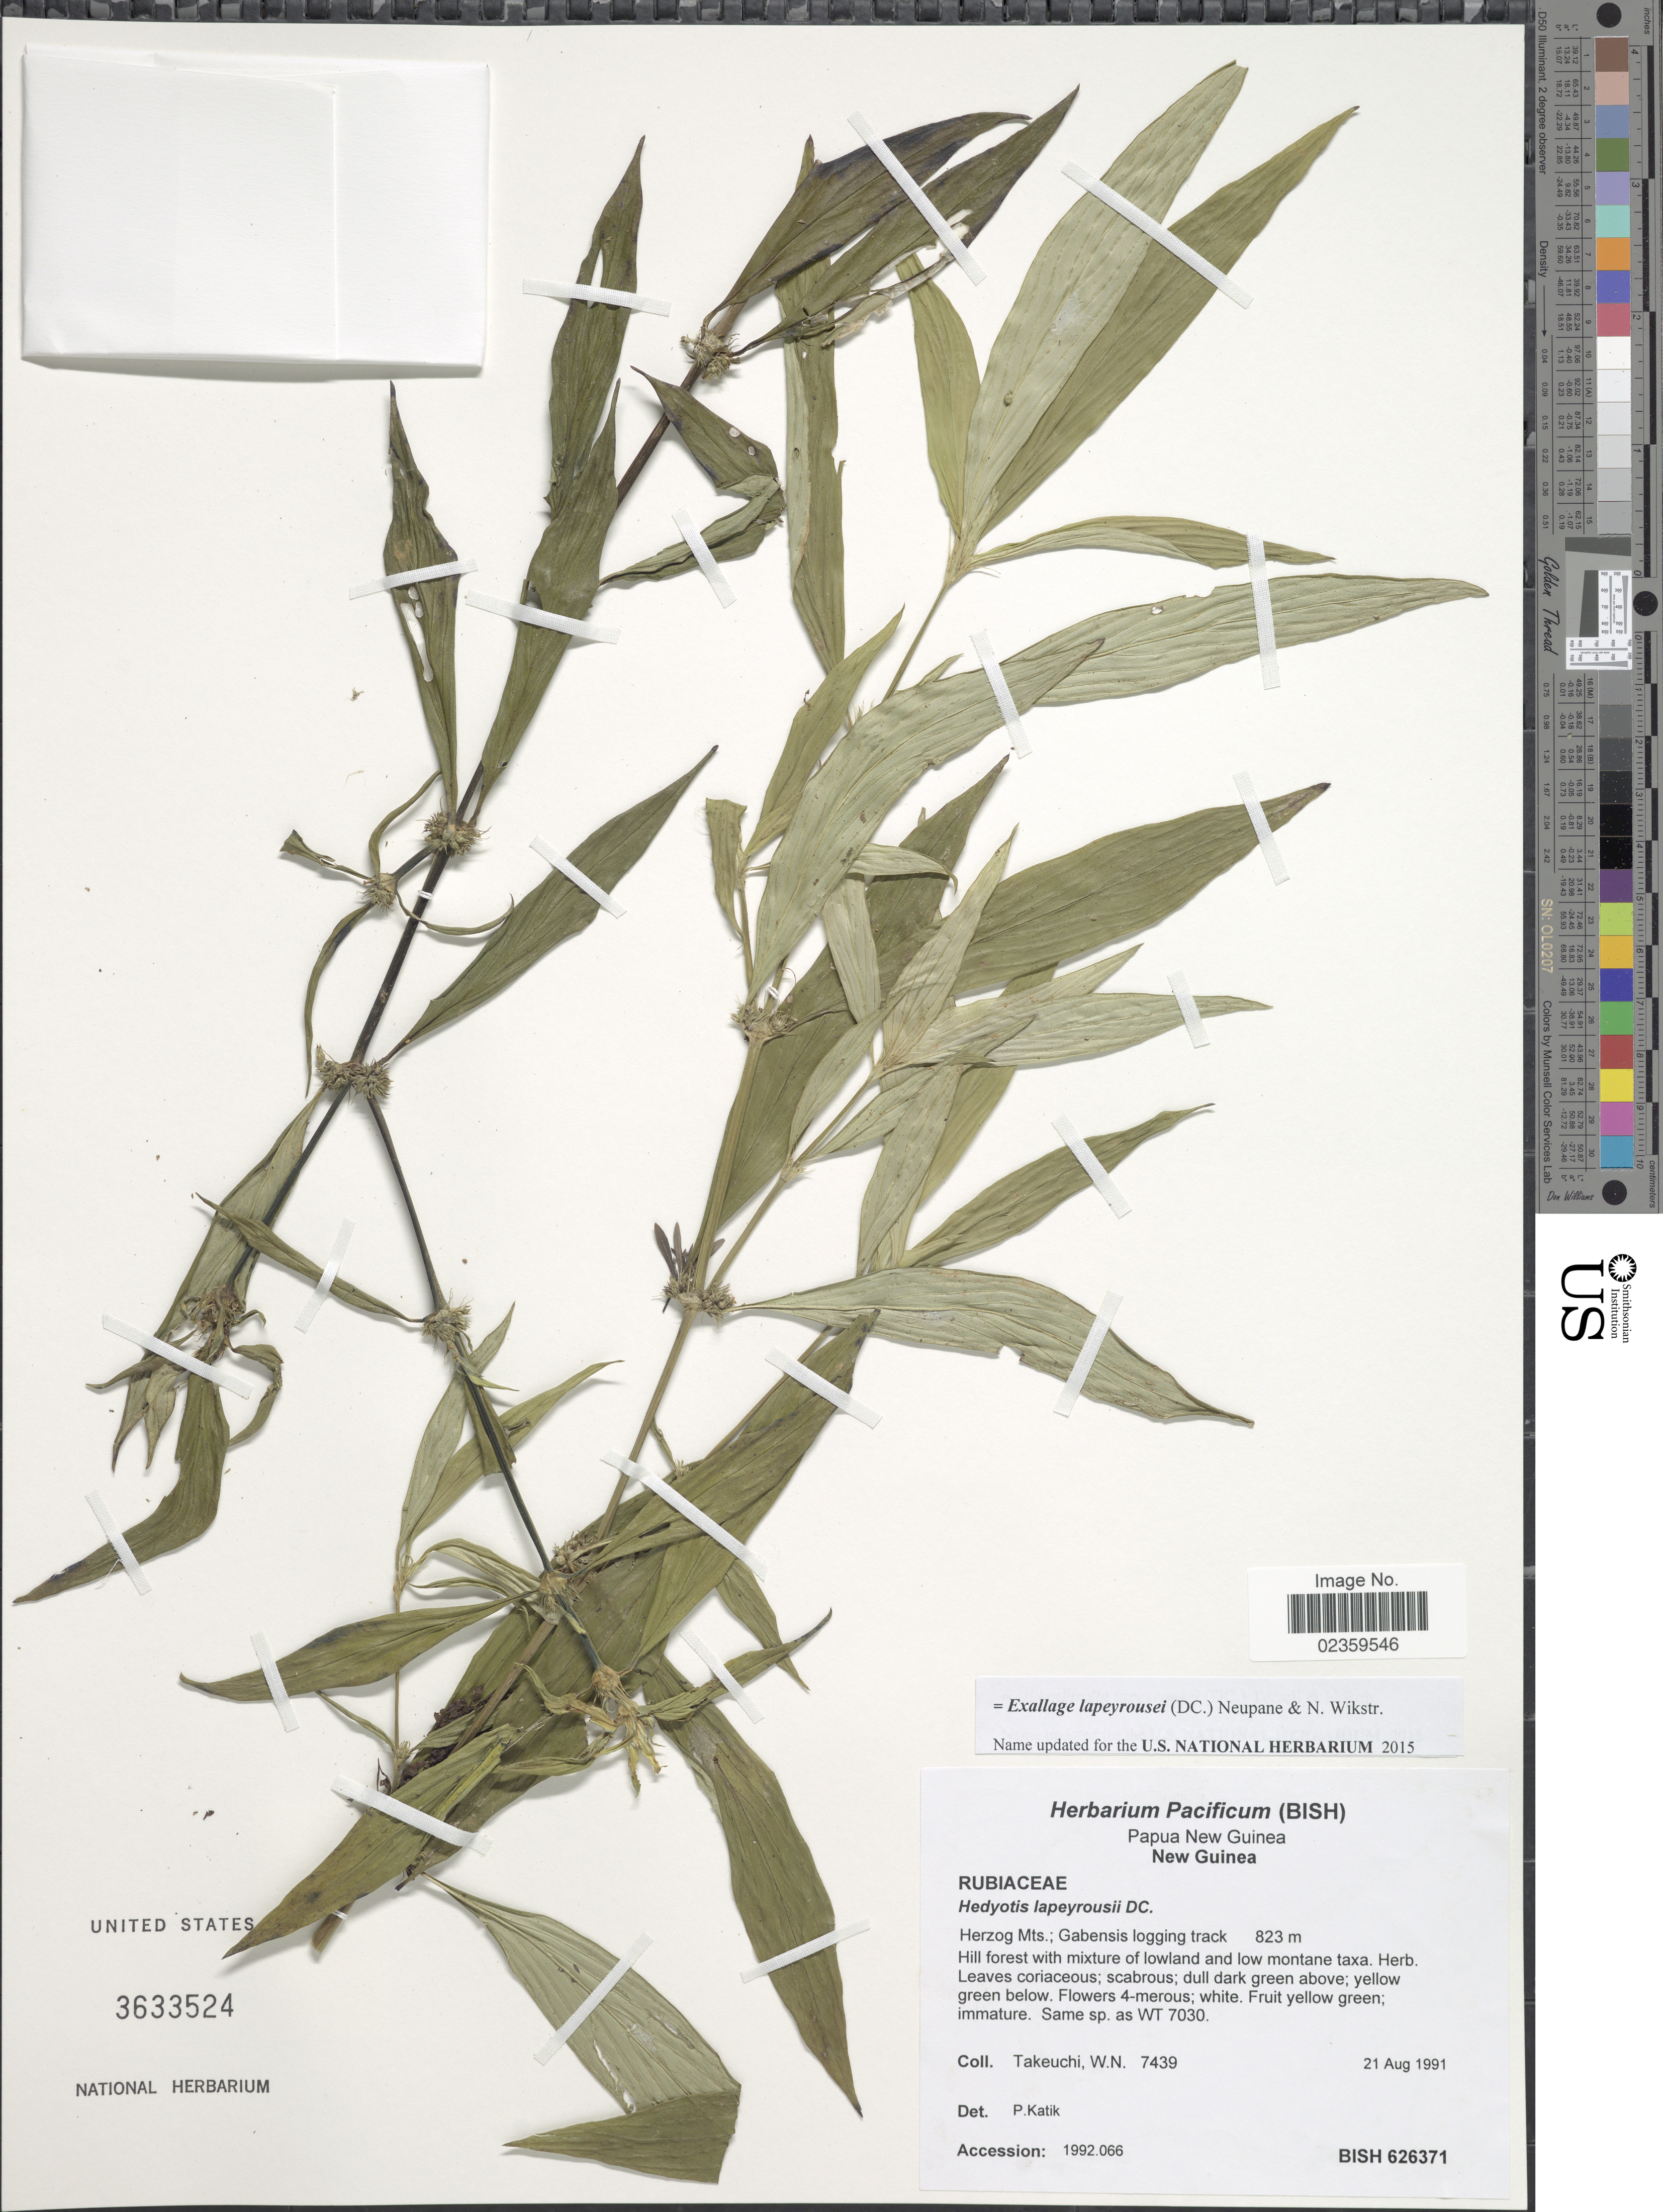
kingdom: Plantae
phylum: Tracheophyta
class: Magnoliopsida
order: Gentianales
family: Rubiaceae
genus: Exallage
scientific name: Exallage lapeyrousei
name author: (DC.) Neupane & N. Wikstr.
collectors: W. Takeuchi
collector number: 7439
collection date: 1991-08-21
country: Papua New Guinea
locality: New Guinea. Herzog Mts.; Gabensis logging track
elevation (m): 823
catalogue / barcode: US 3633524